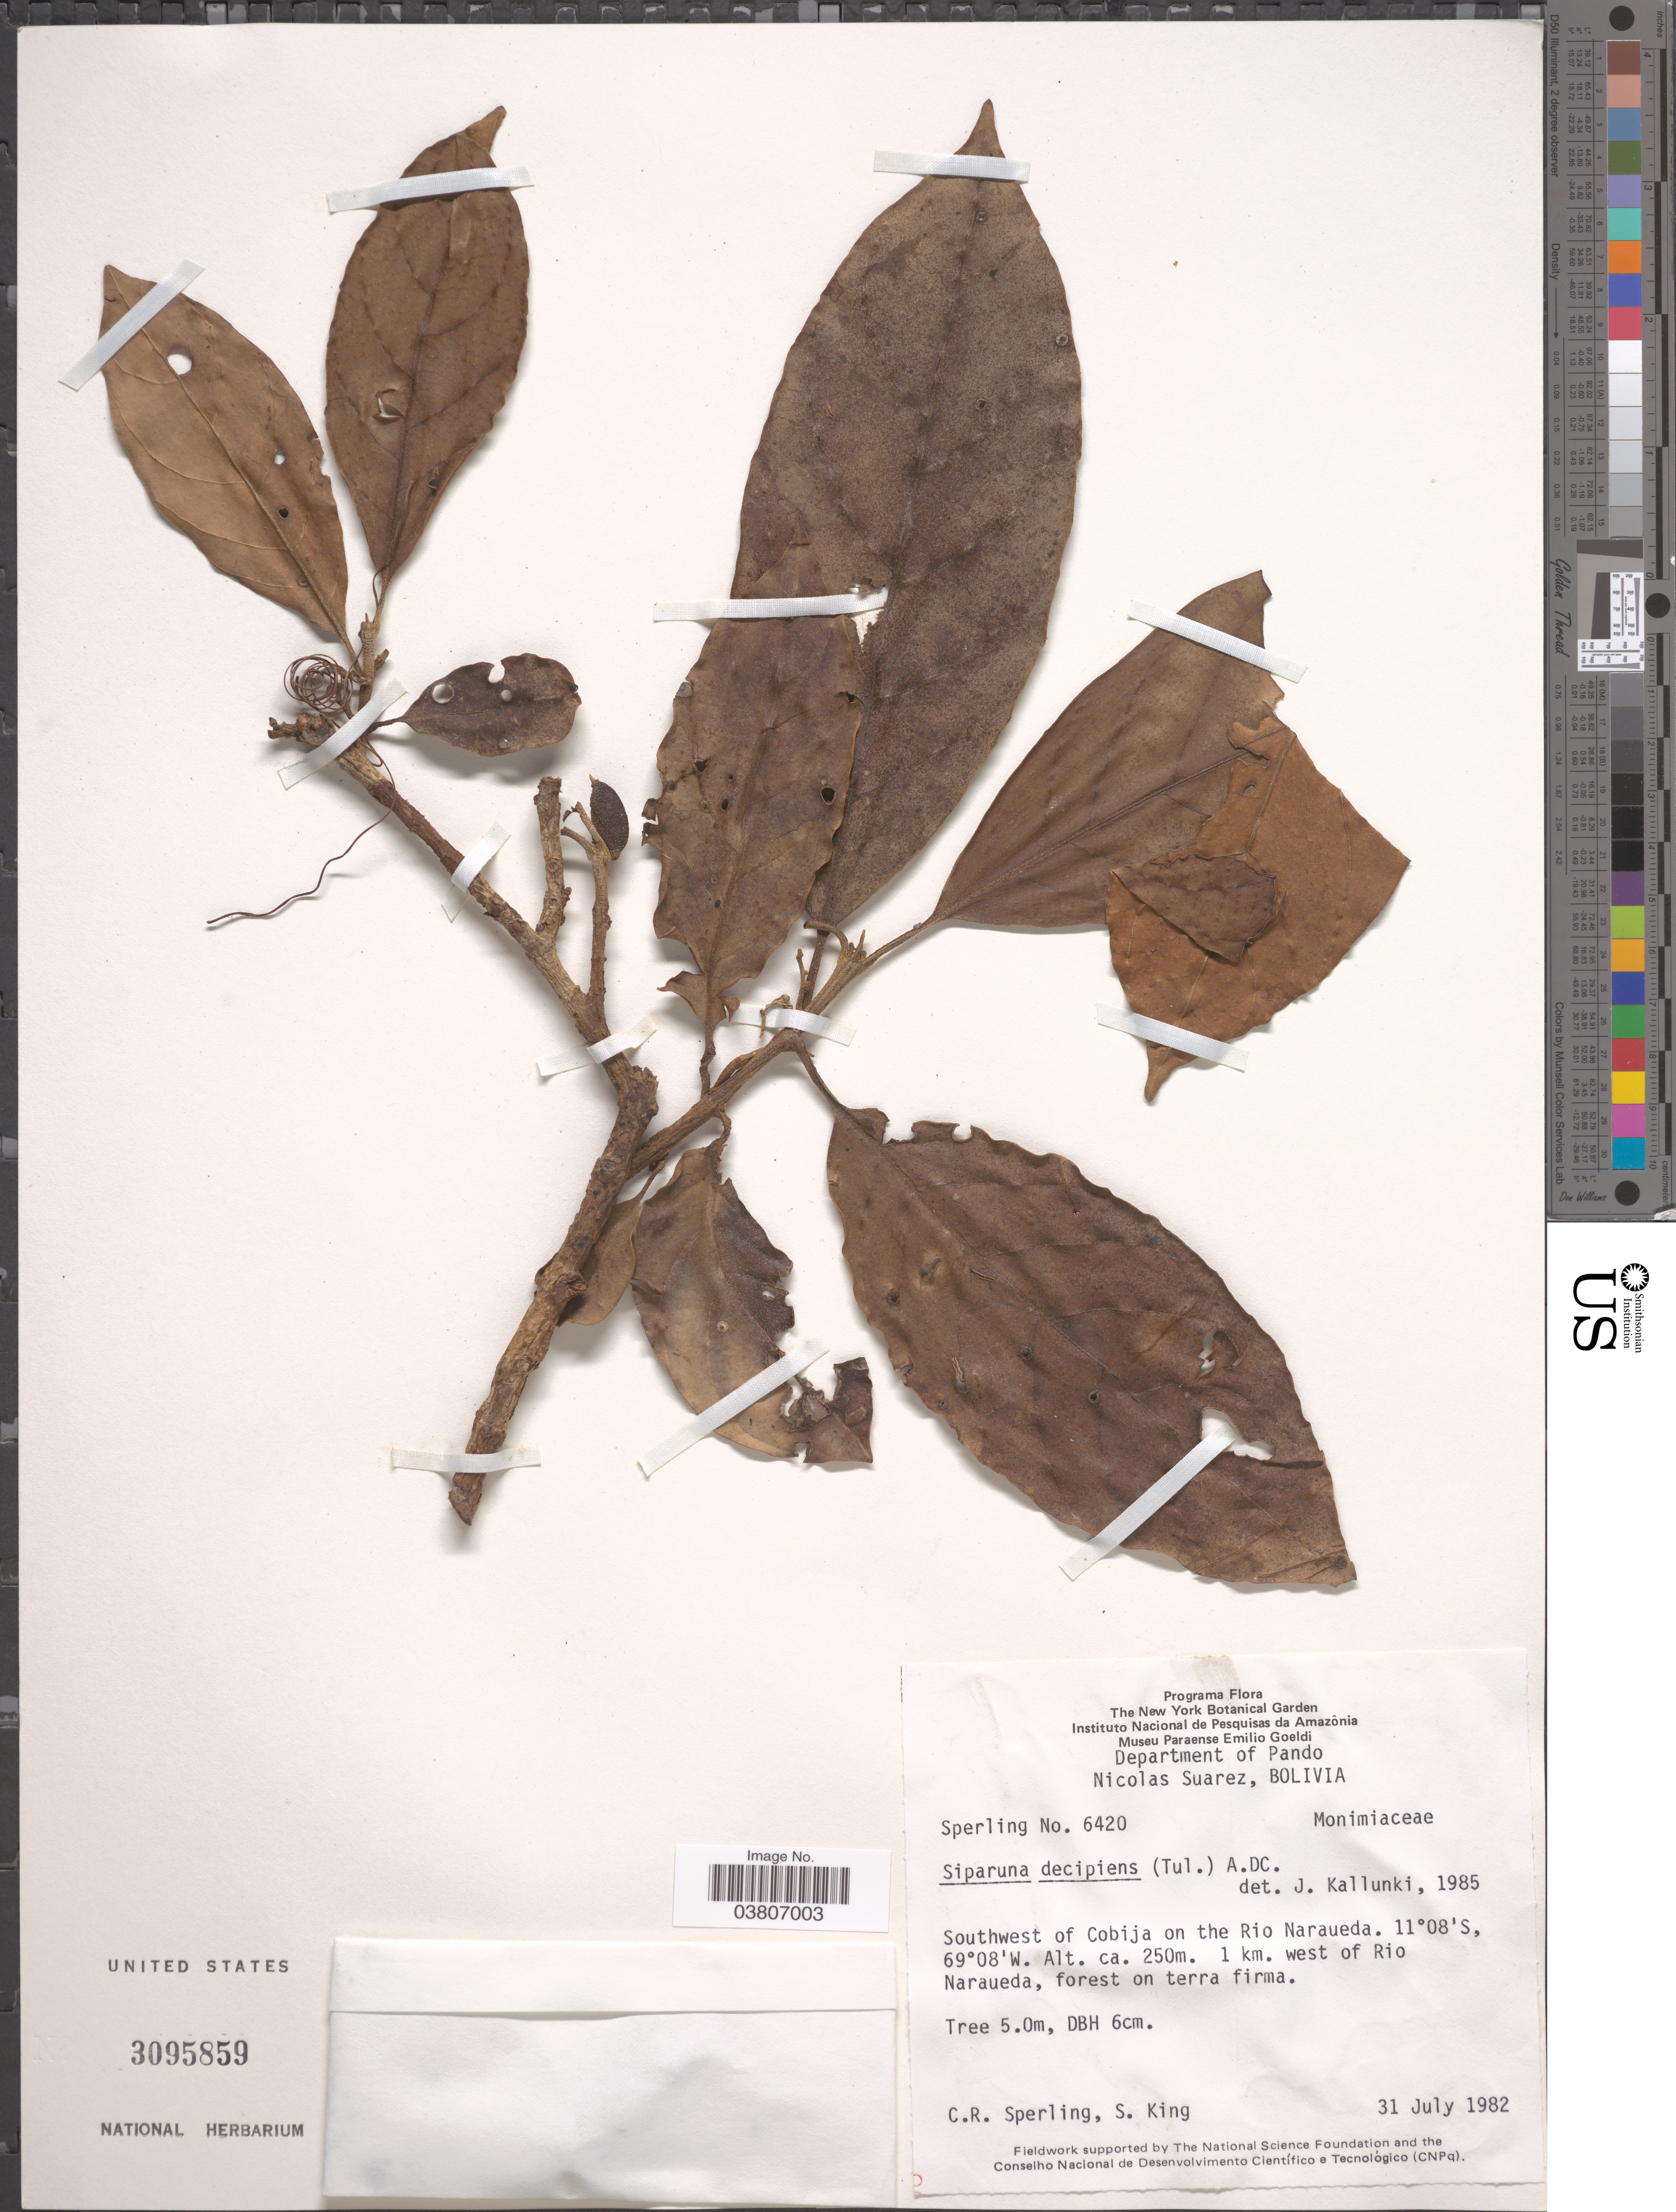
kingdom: Plantae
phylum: Tracheophyta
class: Magnoliopsida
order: Laurales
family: Siparunaceae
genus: Siparuna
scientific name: Siparuna decipiens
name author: (Tul.) A. DC.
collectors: C. R. Sperling & S. King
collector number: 6420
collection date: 1982-07-31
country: Bolivia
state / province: Pando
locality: Department of Pando. Nicolas Suarez. Southwest of Cobija on the Rio Naraueda. 1 km. west of Rio Naraueda, forest on terra firma.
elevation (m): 250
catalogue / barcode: US 3095859